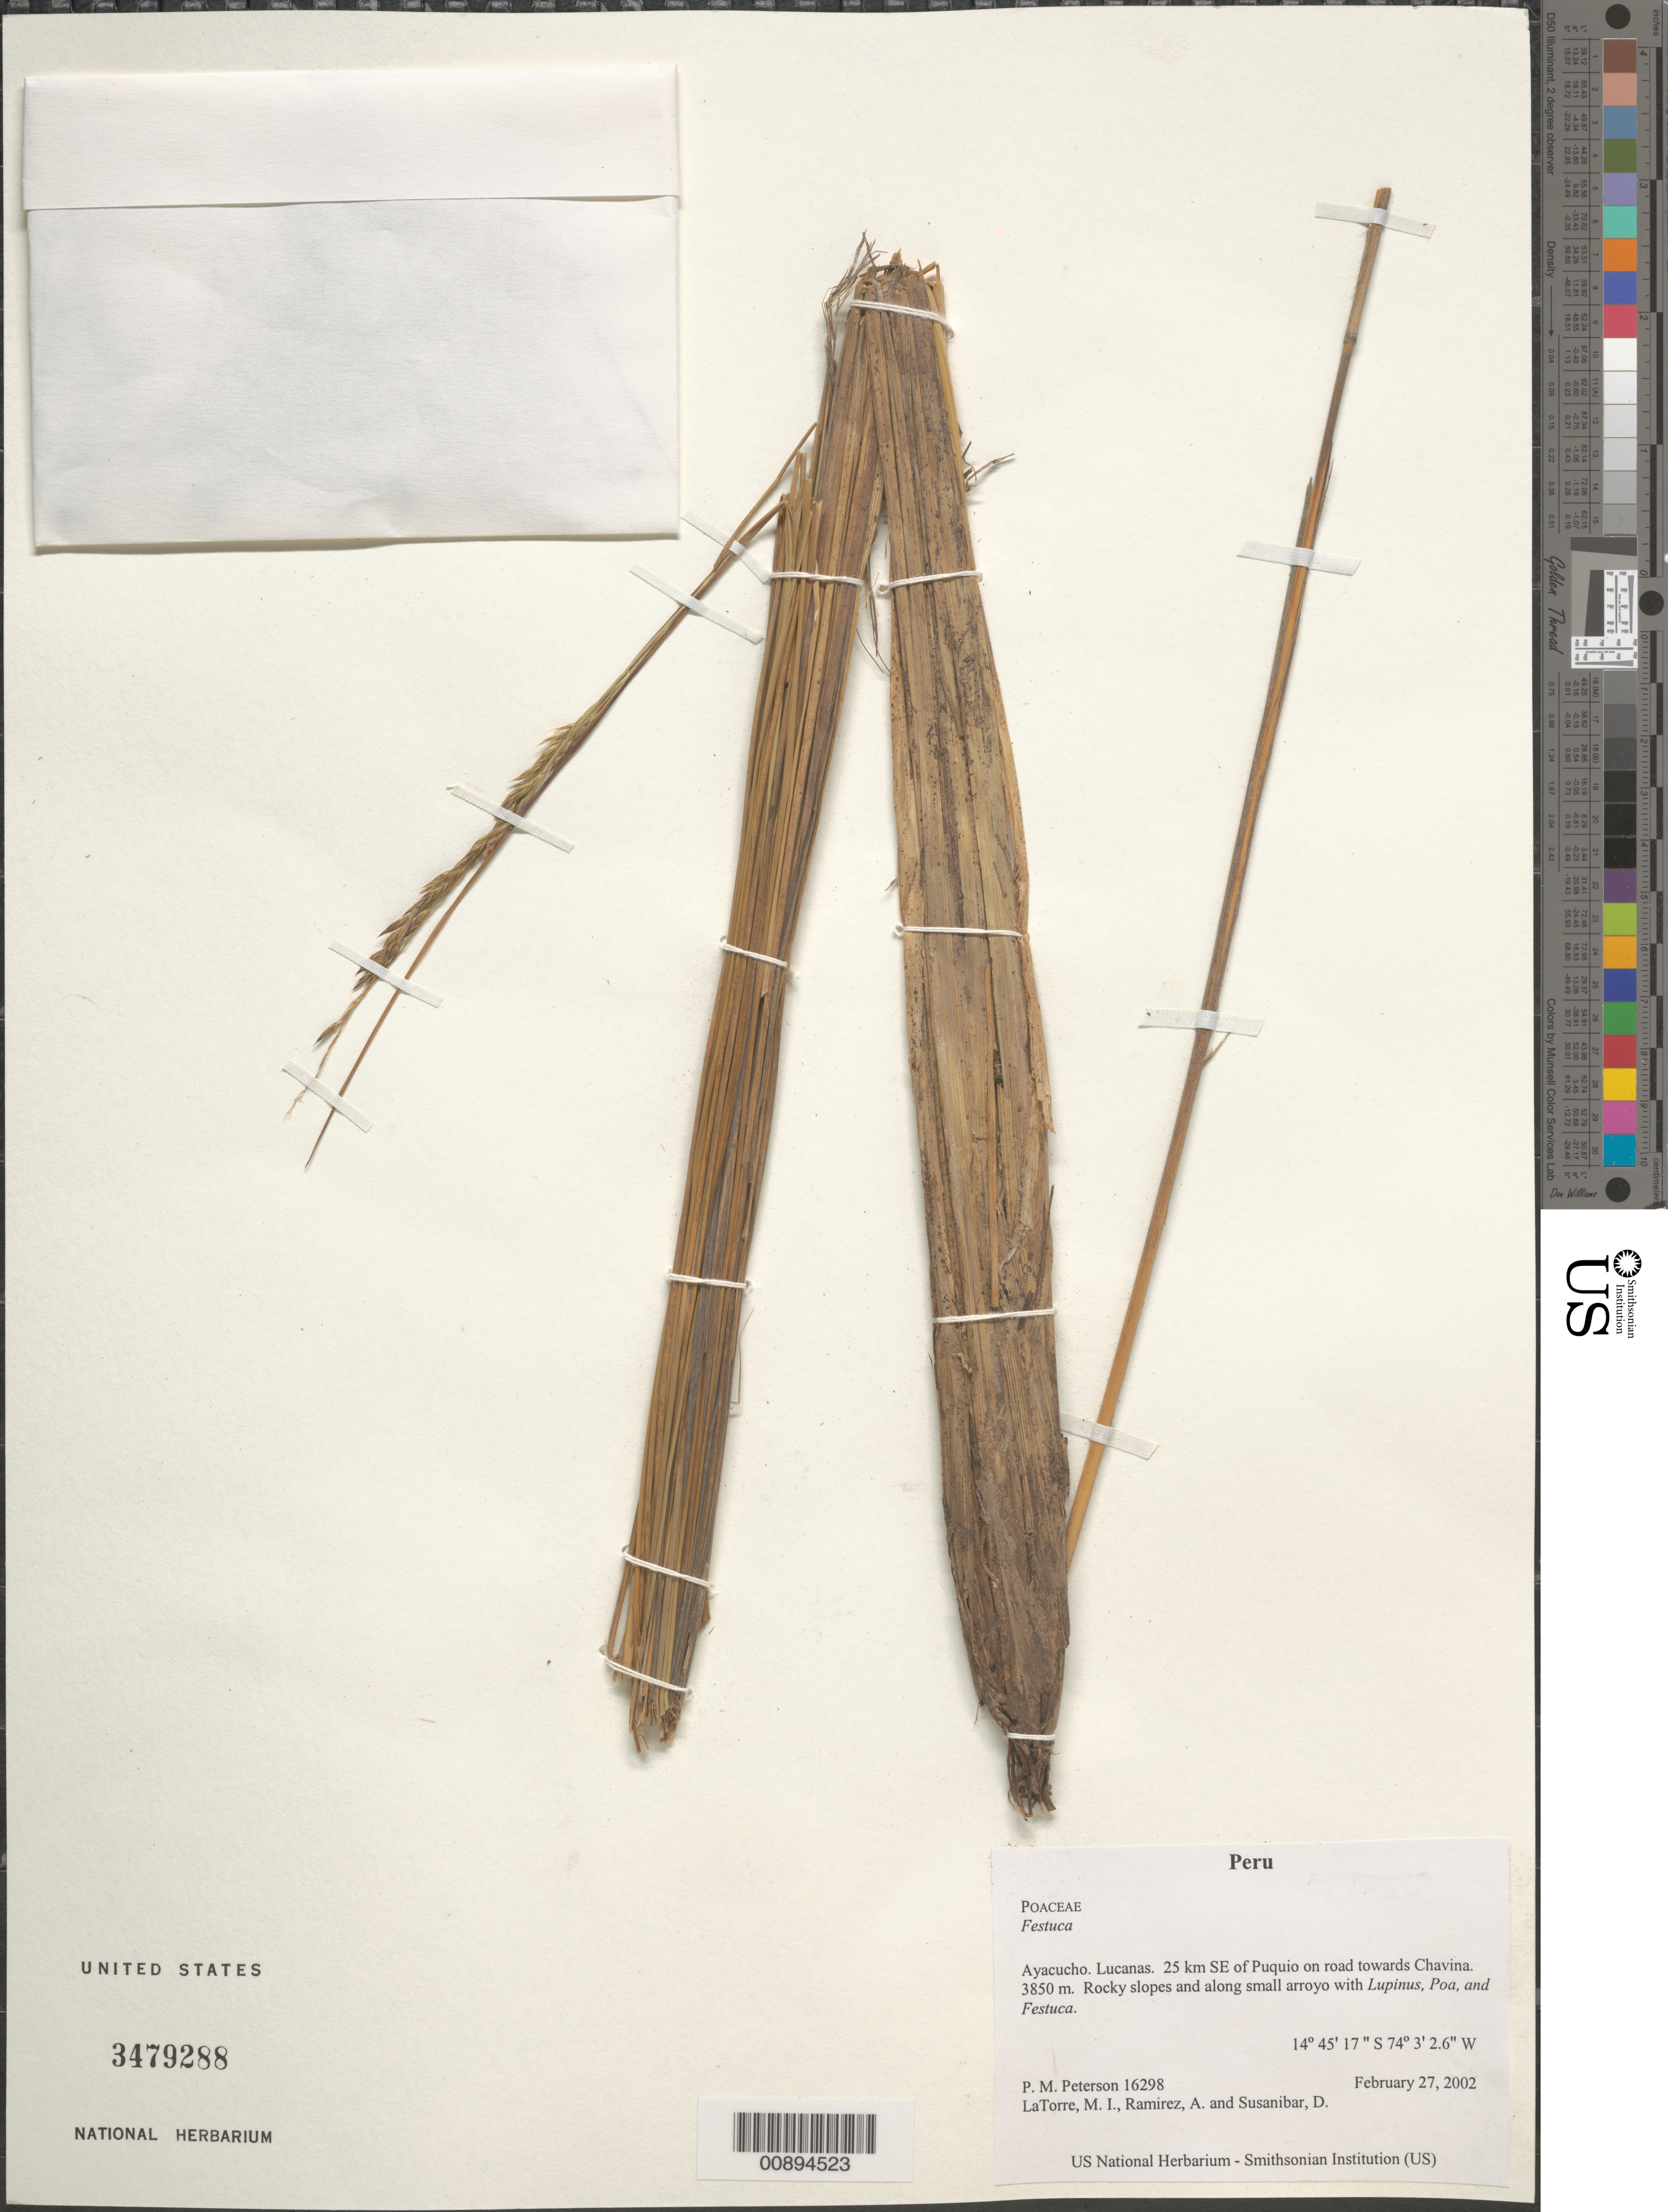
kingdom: Plantae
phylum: Tracheophyta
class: Liliopsida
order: Poales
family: Poaceae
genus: Festuca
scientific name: Festuca sp.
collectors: P. M. Peterson, M. I. La Torre, A. Ramírez & D. Susanibar Cruz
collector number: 16298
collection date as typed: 27 Feb 2002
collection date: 2002-02-27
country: Peru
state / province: Ayacucho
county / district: Lucanas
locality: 25 km SE of Puquio on road towards Chavina.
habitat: Rocky slopes and along small arroyo with ~Lupinus, Poa, and Festuca~.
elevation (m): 3850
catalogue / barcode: US 3479288